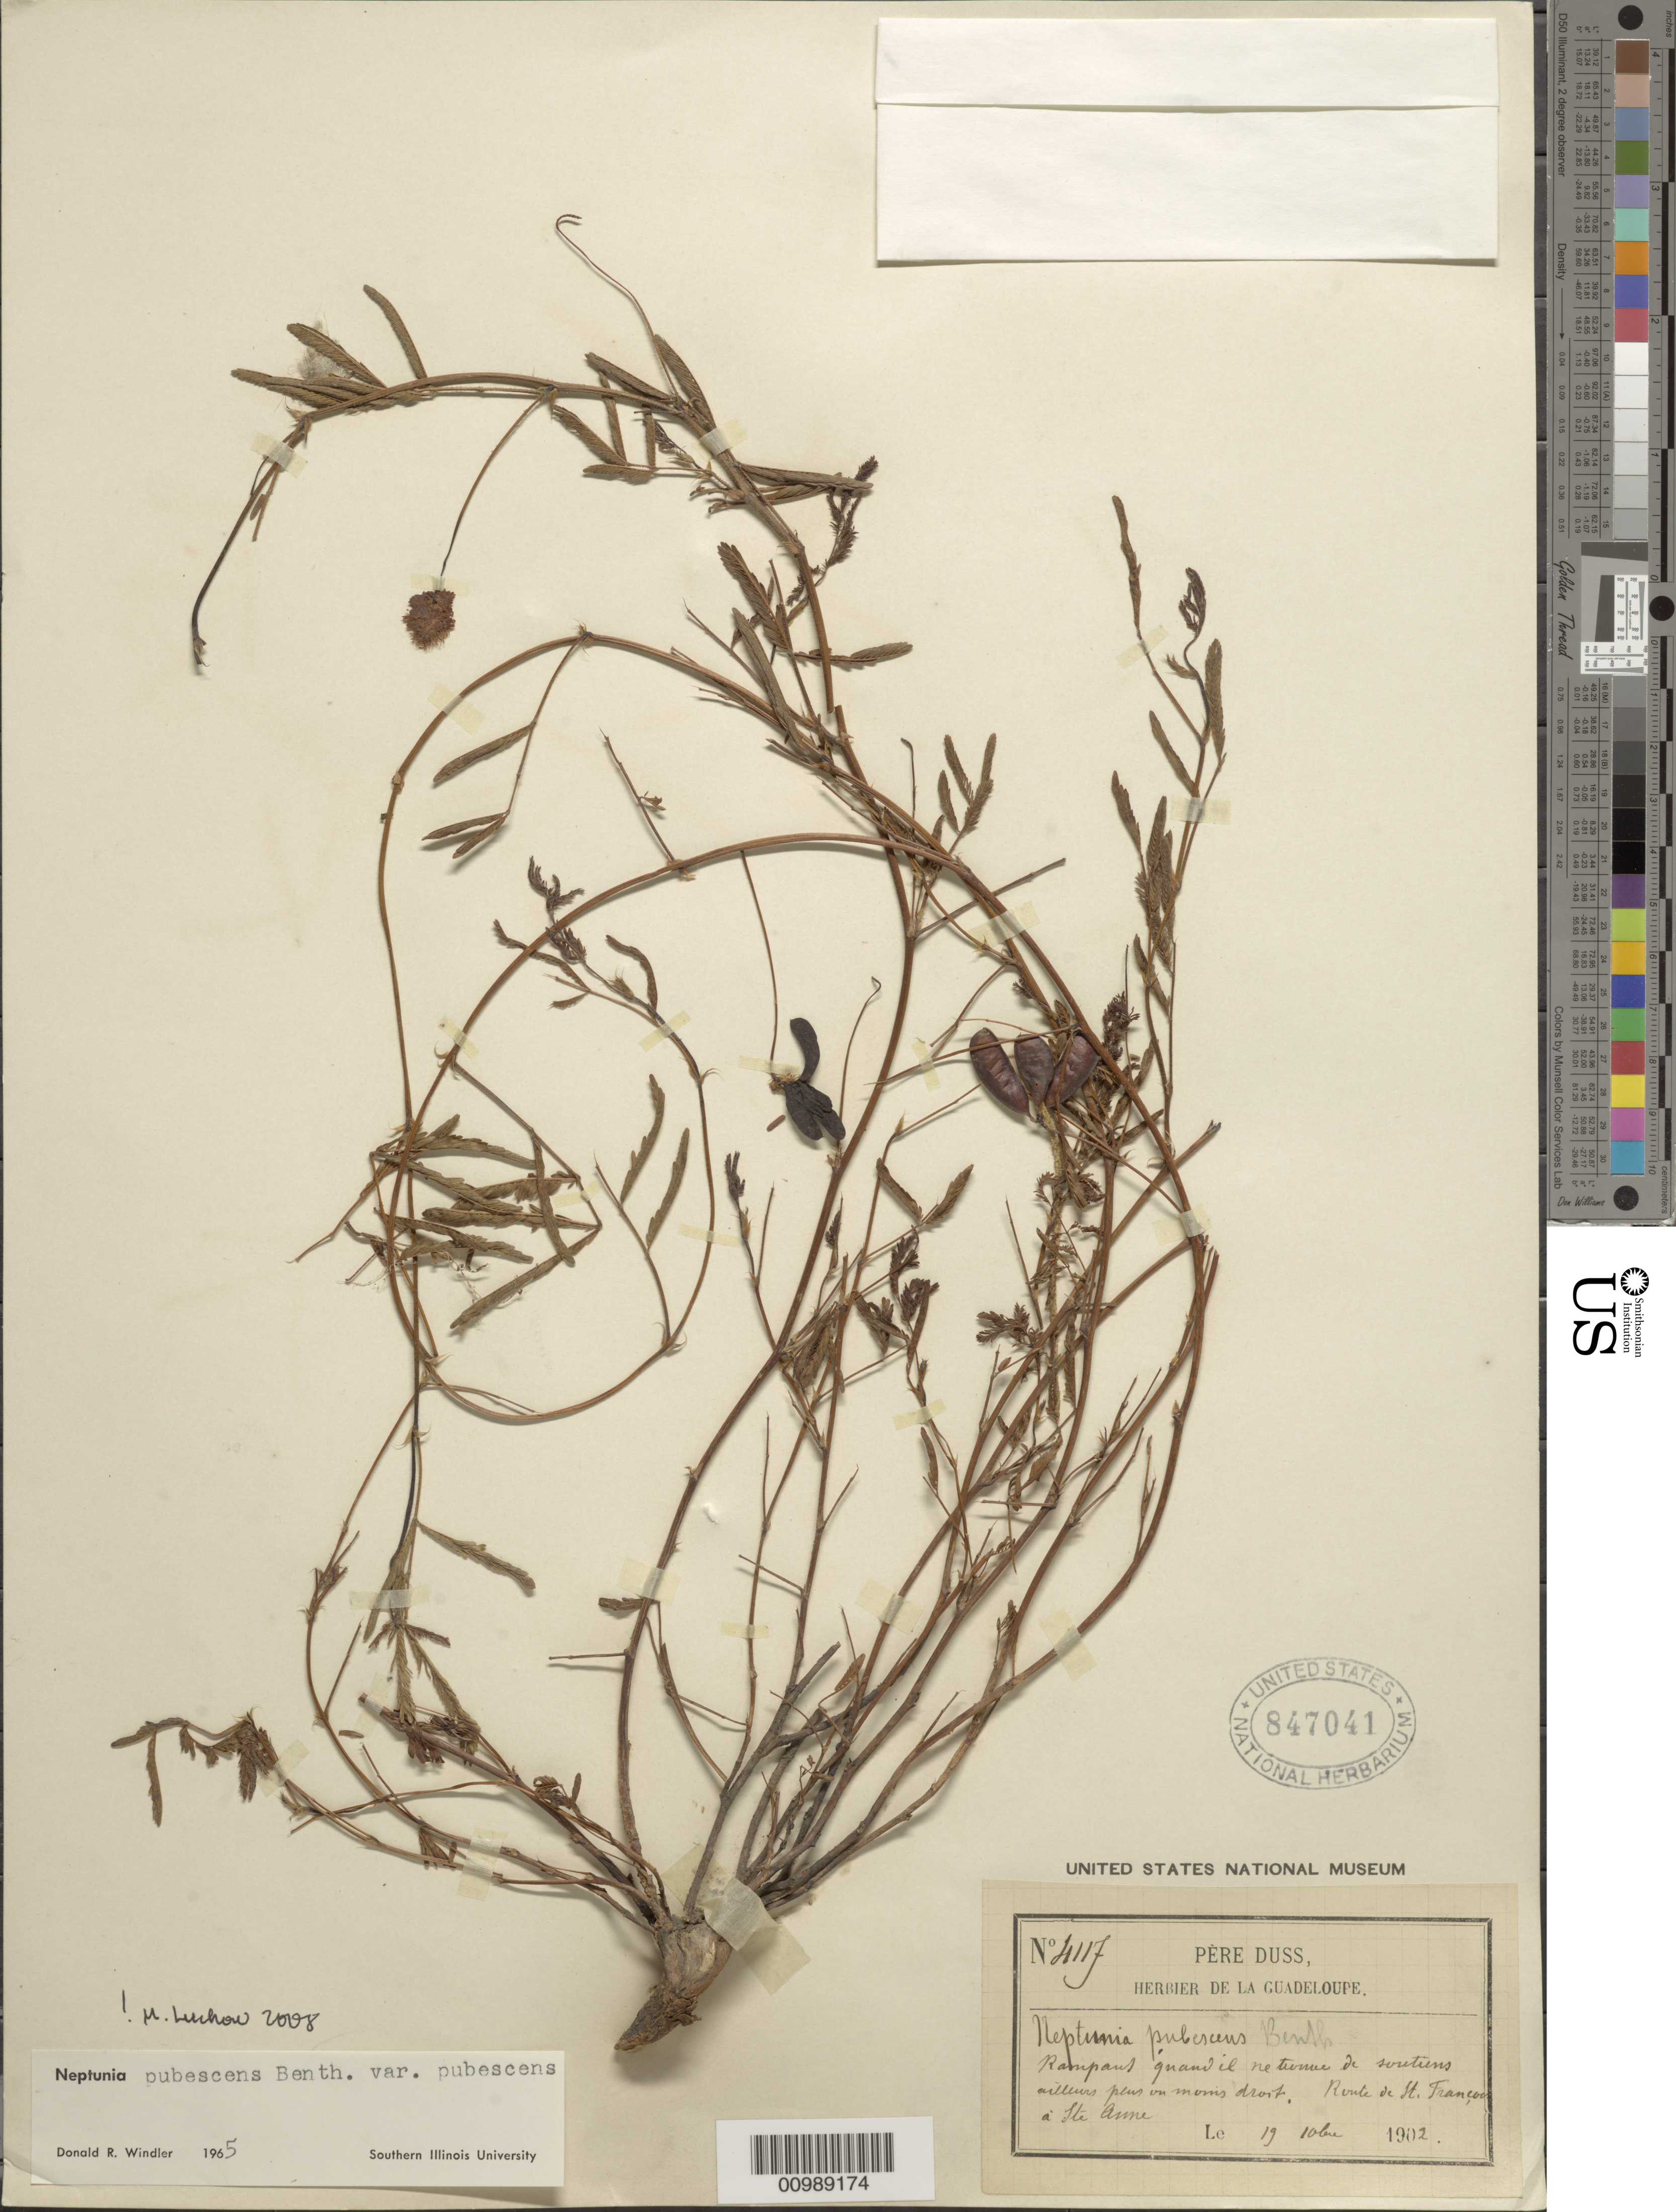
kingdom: Plantae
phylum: Tracheophyta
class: Magnoliopsida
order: Fabales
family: Fabaceae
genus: Neptunia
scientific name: Neptunia pubescens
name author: Benth.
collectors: Père Duss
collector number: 11117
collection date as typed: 19 Nov 1902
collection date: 1902-11-19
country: Guadeloupe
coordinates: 0 N, 0 E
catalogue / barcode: US 847041